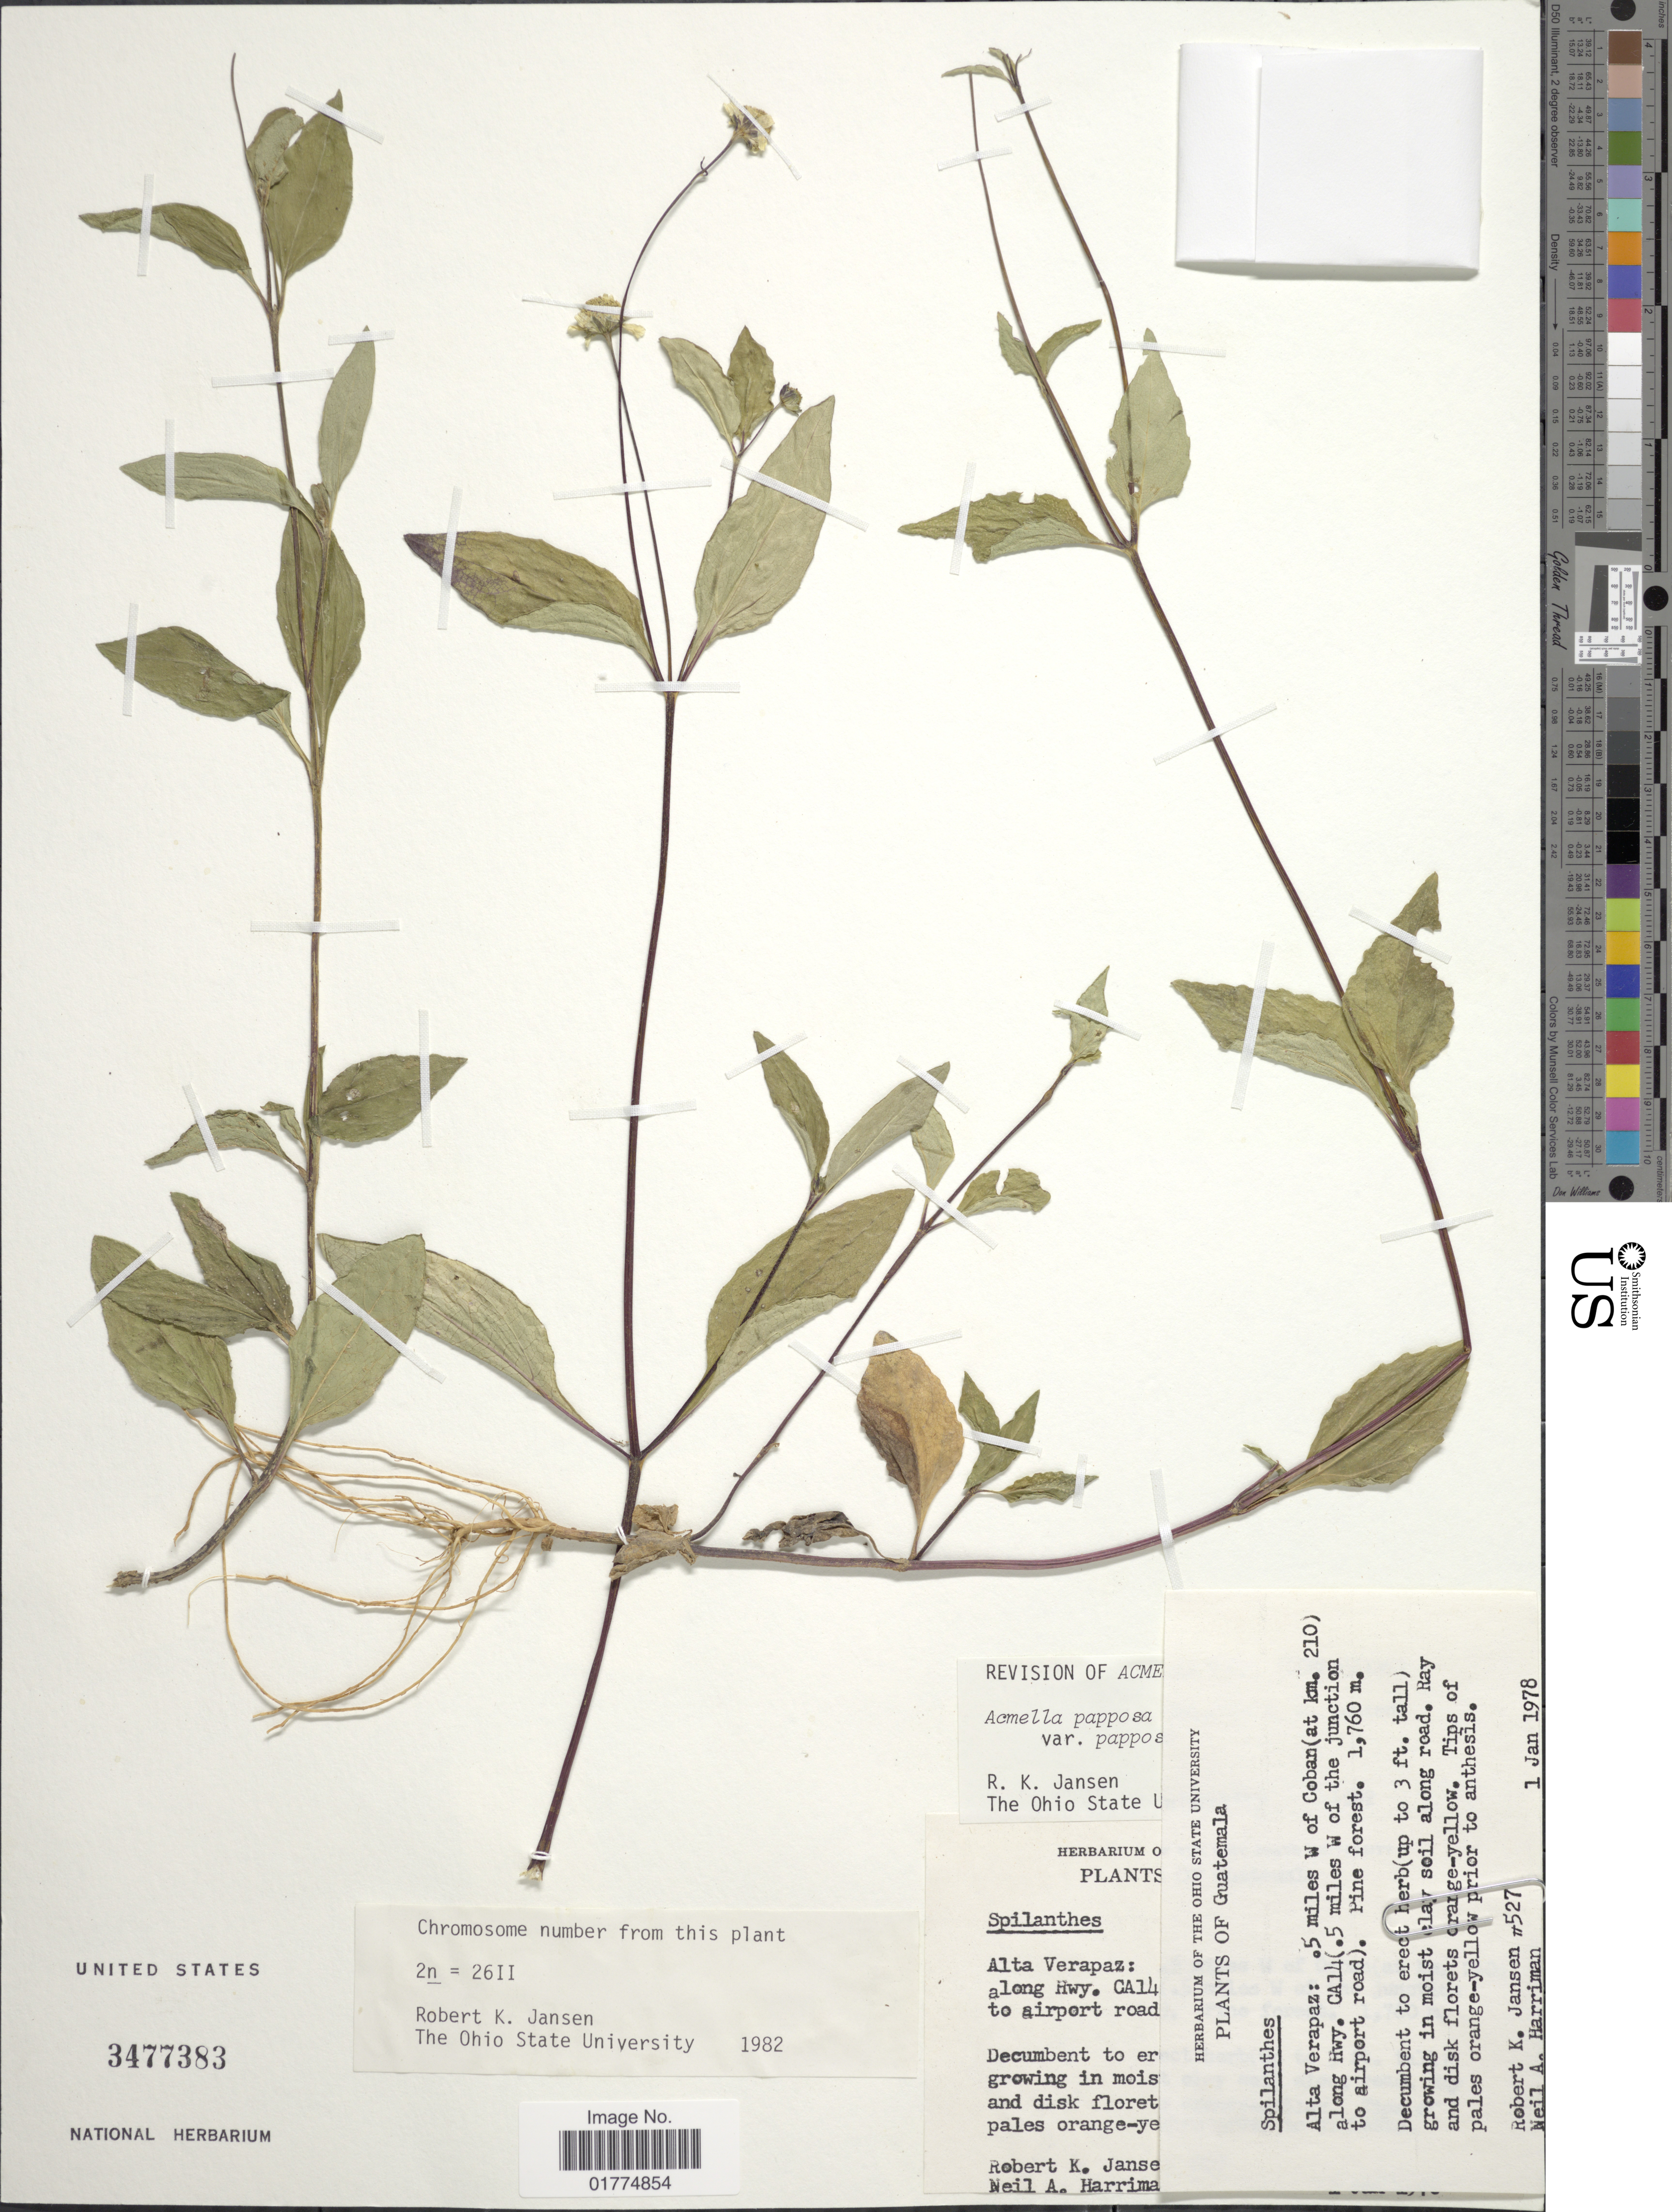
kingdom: Plantae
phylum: Tracheophyta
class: Magnoliopsida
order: Asterales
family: Asteraceae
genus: Acmella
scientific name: Acmella papposa var. papposa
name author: (Hemsl.) R.K. Jansen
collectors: R. K. Jansen & N. A. Harriman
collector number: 527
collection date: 1978-01-01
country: Guatemala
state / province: Alta Verapaz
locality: Alta Verapaz: 5 miles W of Coban (at km. 210) along Hwy. CA14 (5 miles W of the junction to airport road)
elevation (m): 1760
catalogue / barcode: US 3477383